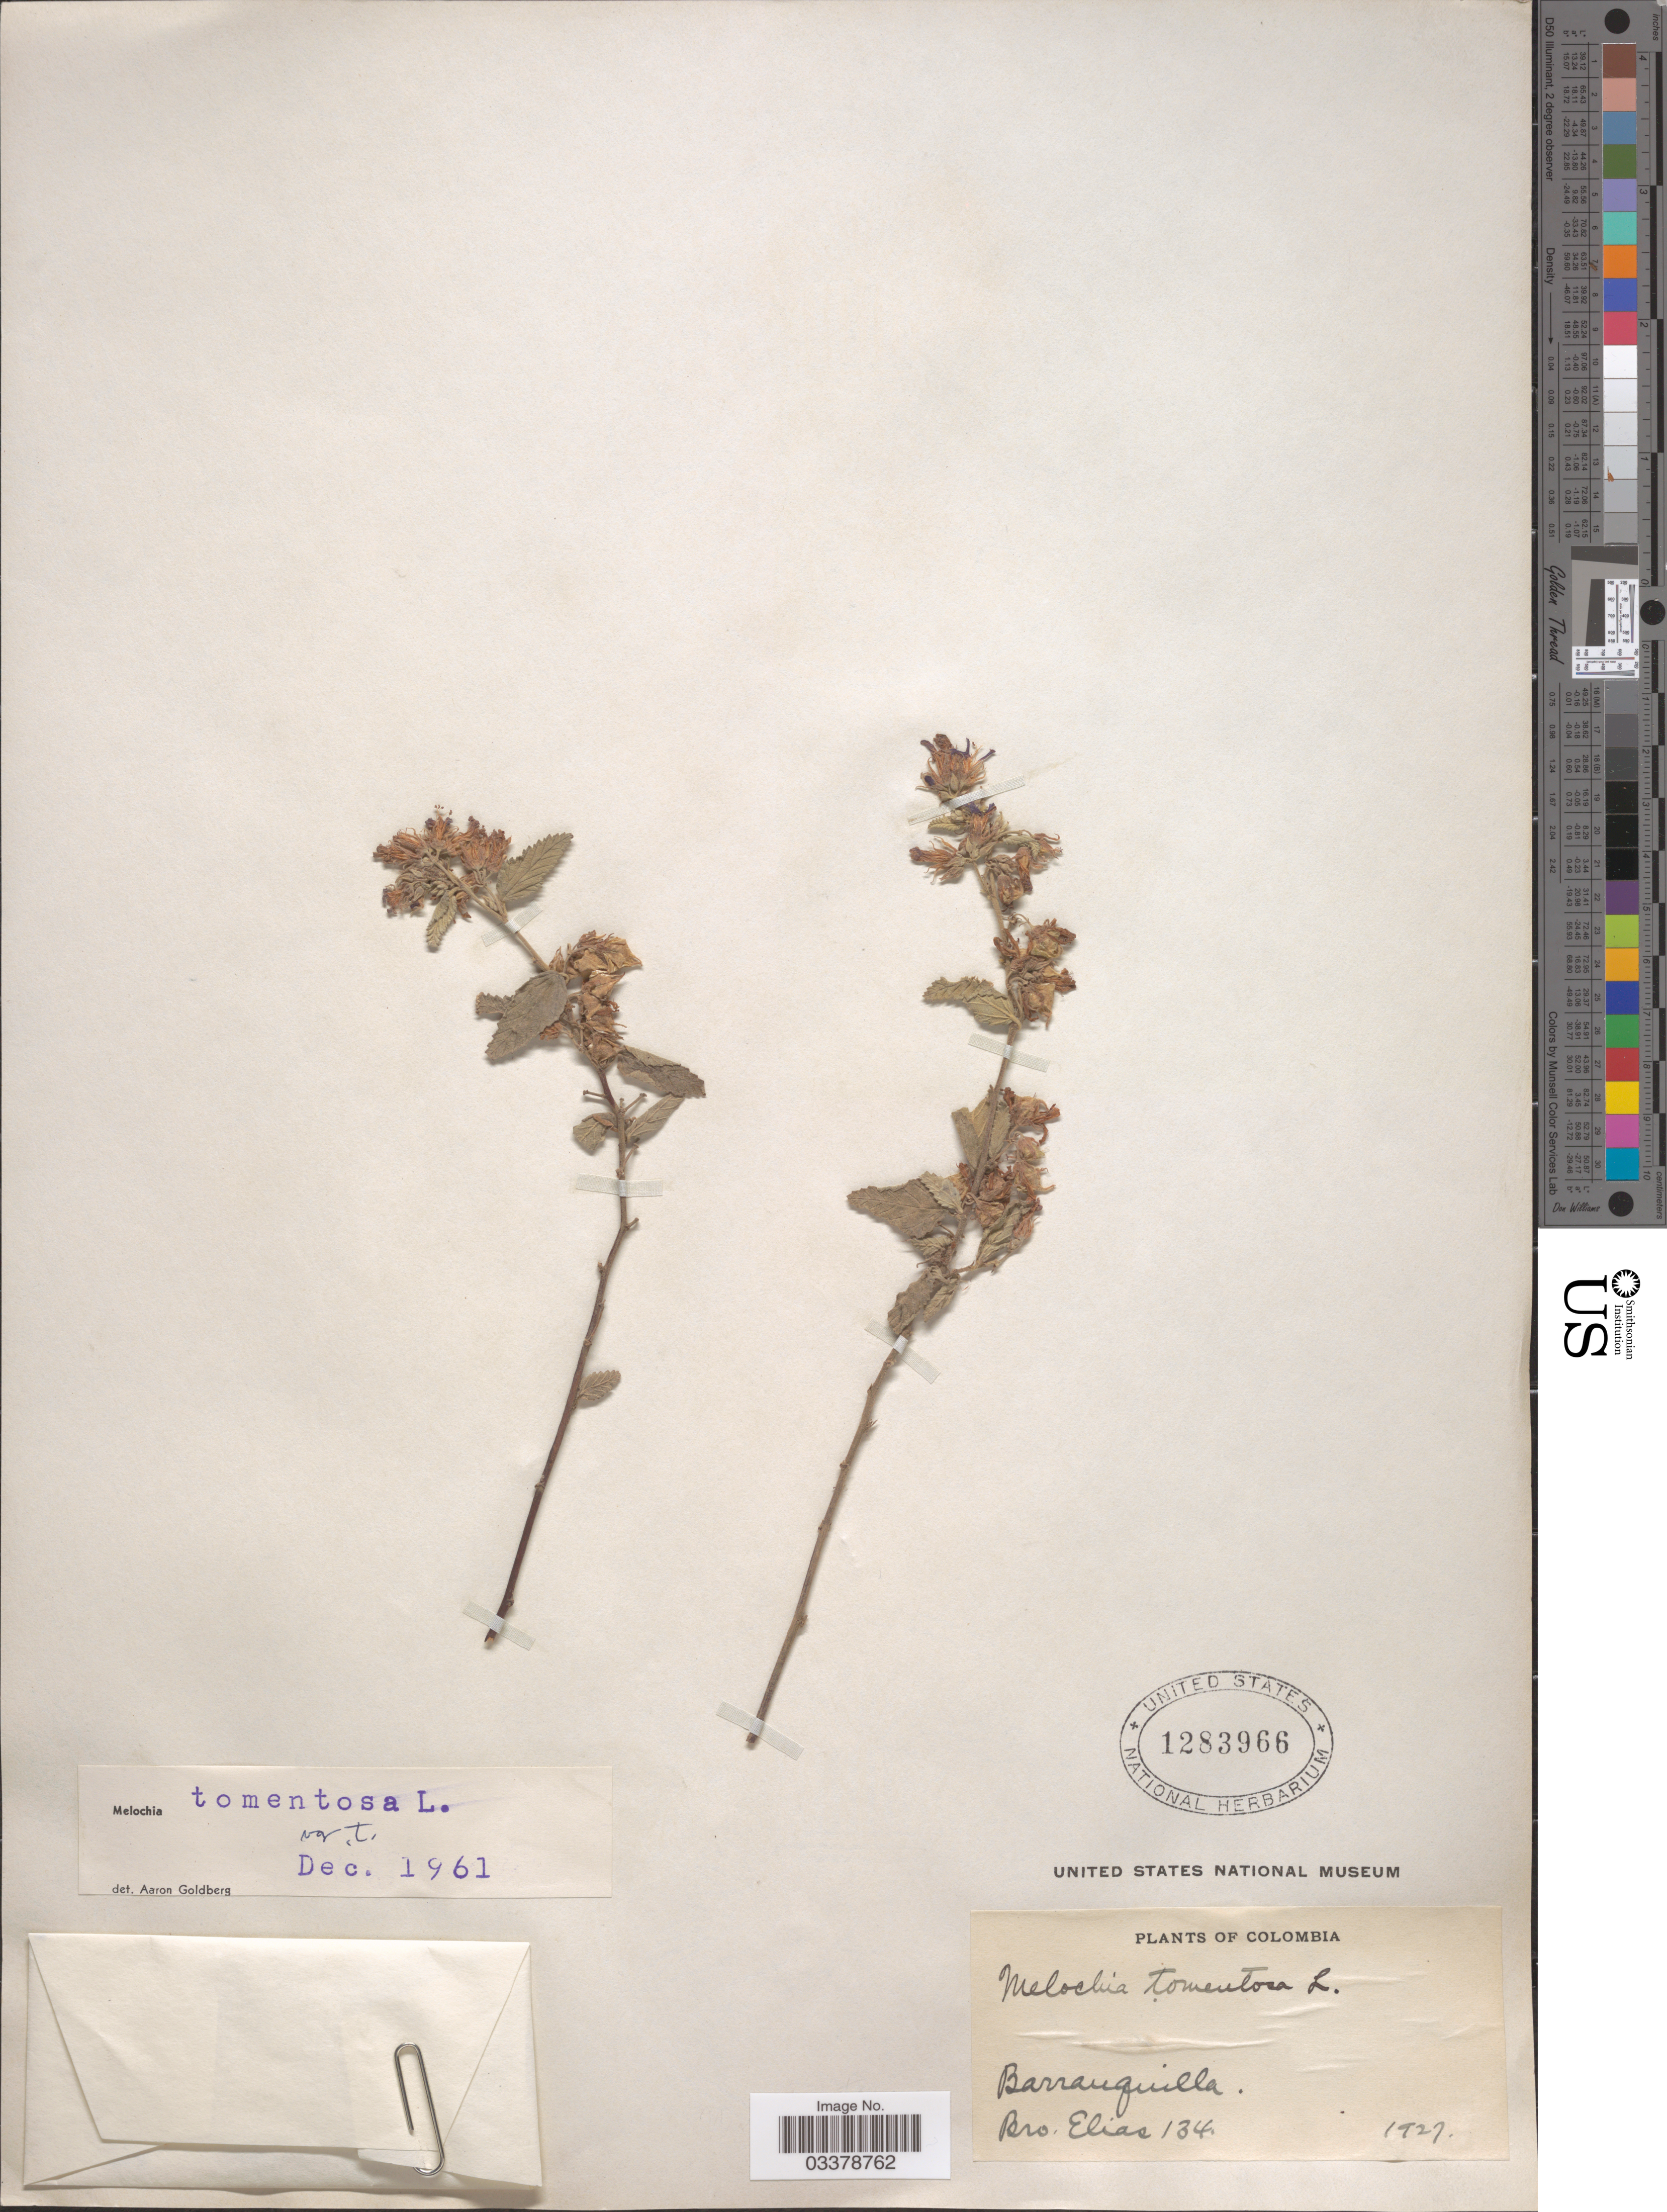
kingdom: Plantae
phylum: Tracheophyta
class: Magnoliopsida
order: Malvales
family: Malvaceae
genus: Melochia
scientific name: Melochia tomentosa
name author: L.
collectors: Bro. Elias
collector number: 134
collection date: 1927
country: Colombia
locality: Barranquilla.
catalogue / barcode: US 1283966